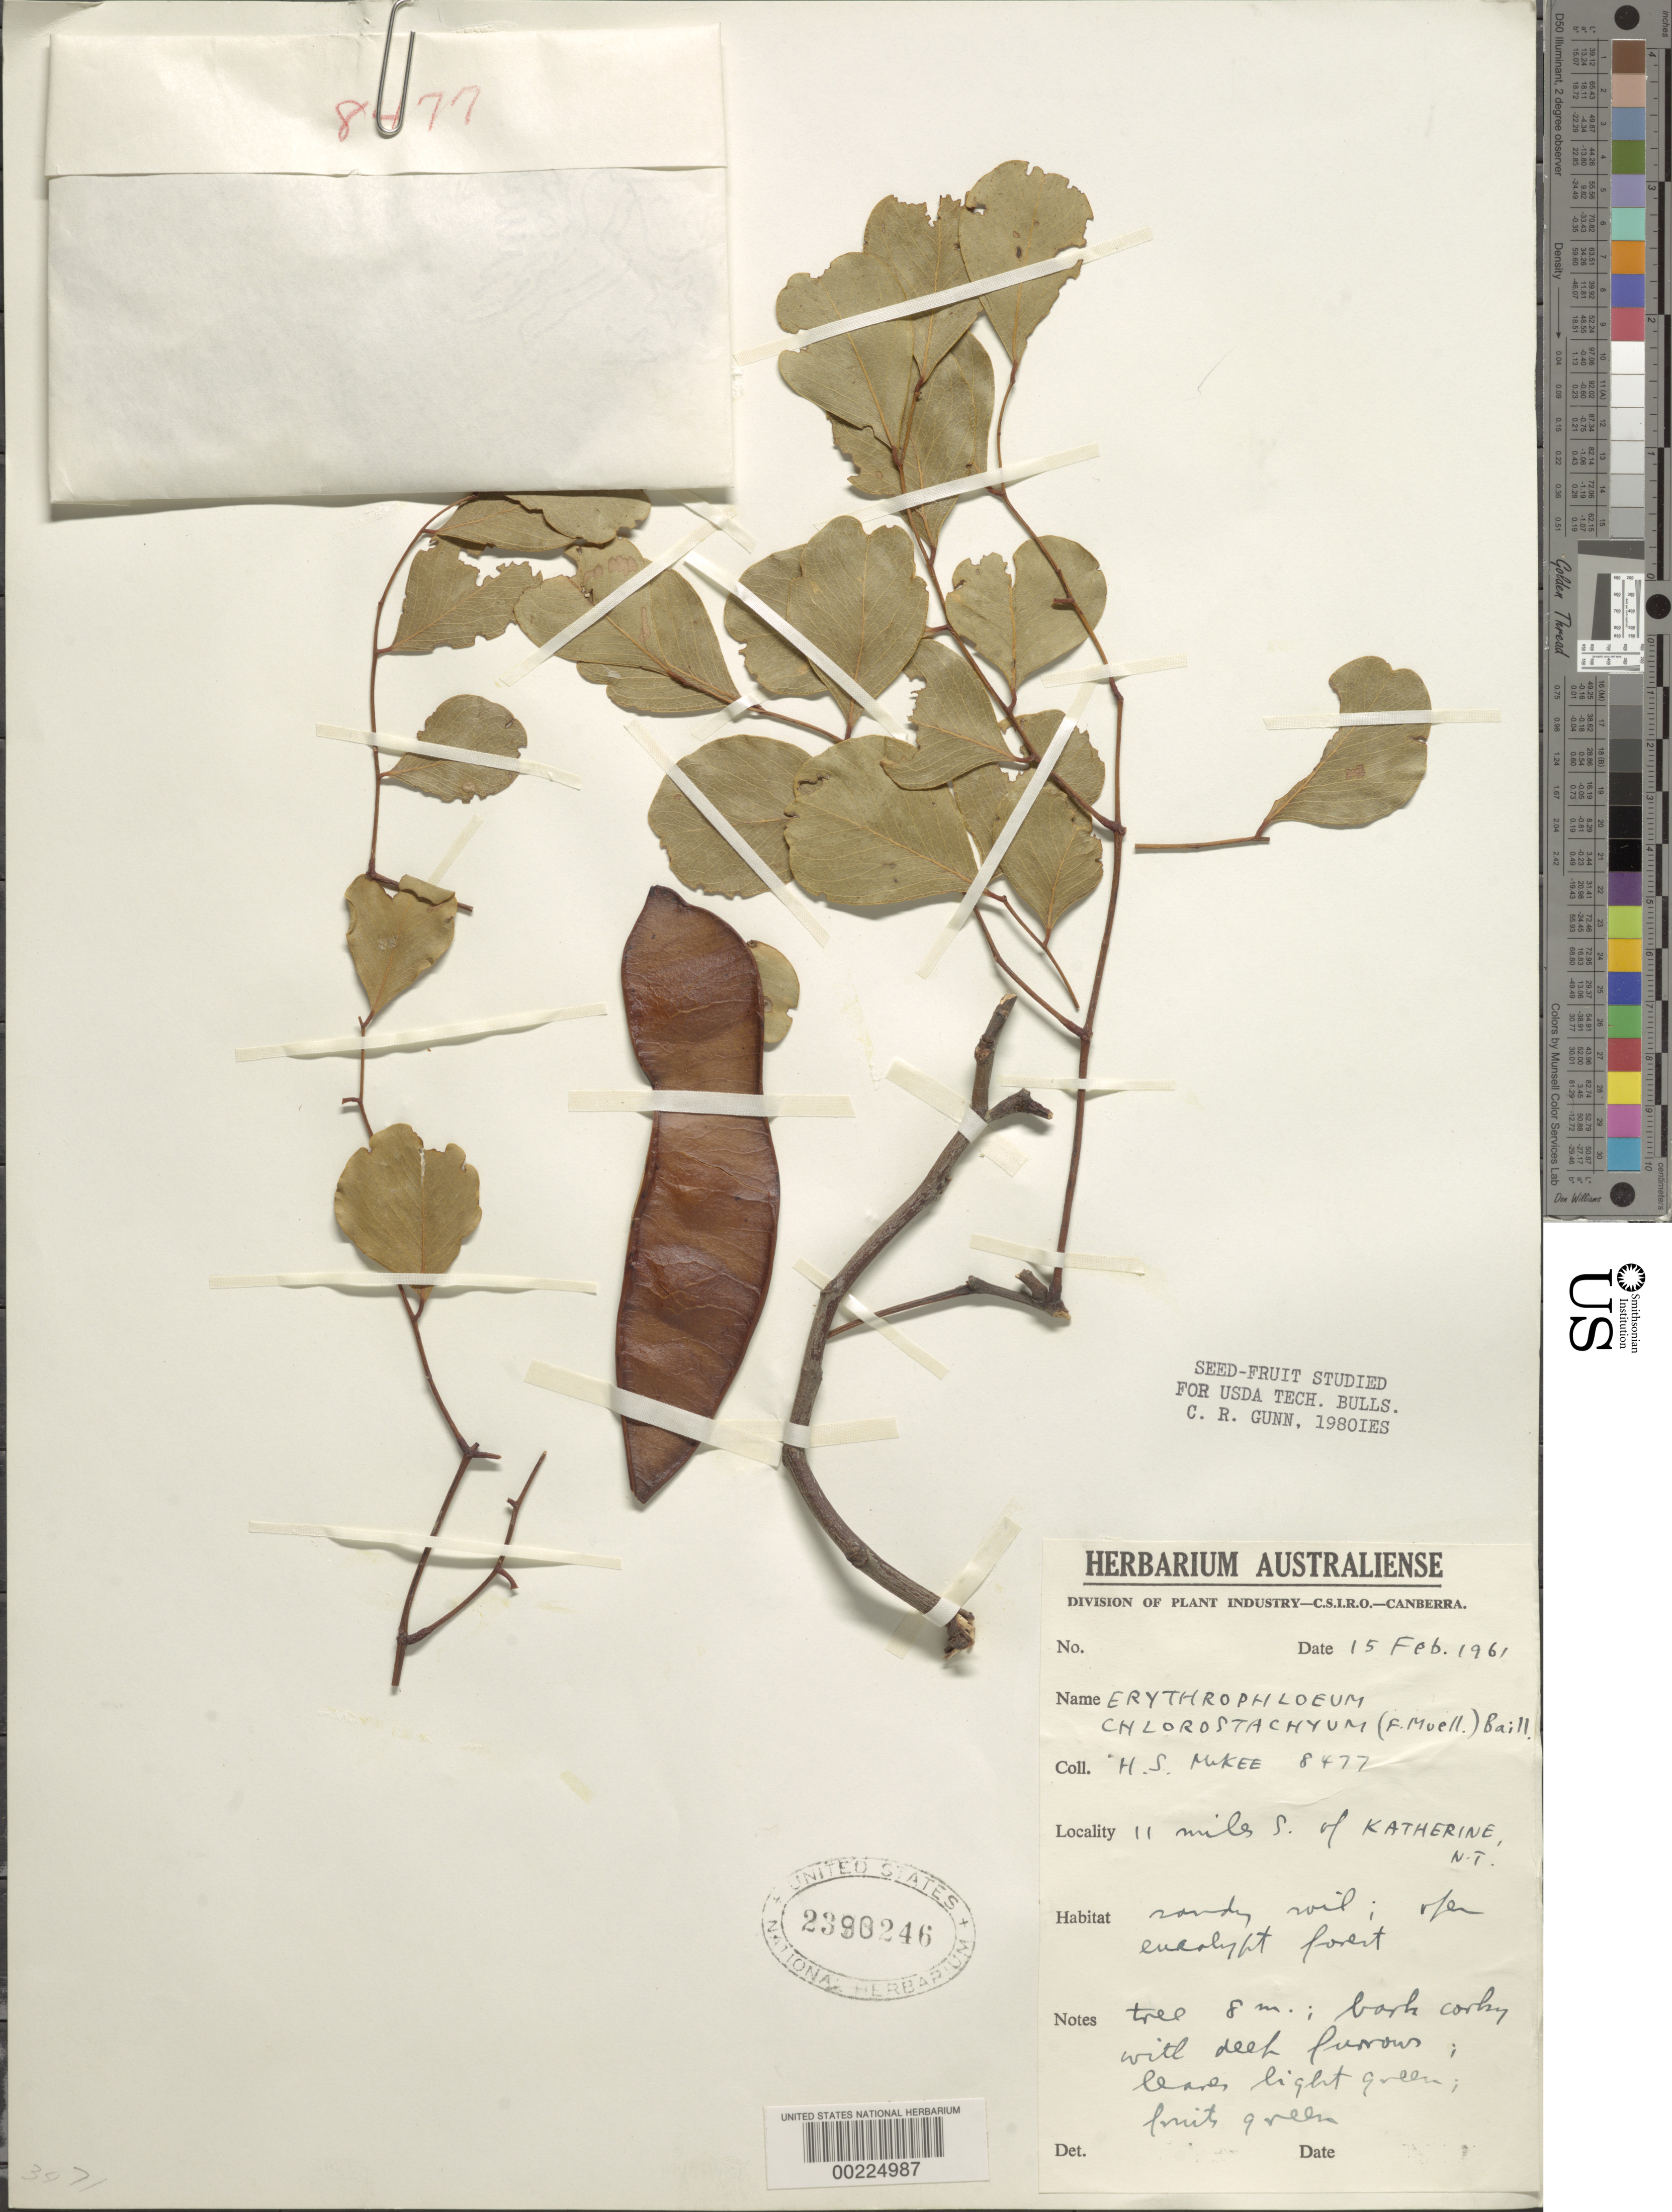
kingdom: Plantae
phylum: Tracheophyta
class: Magnoliopsida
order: Fabales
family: Fabaceae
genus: Erythrophleum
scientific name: Erythrophleum chlorostachys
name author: Baill.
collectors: H. S. MacKee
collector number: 8477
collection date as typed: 15 Feb 1961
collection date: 1961-02-15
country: Australia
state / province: Northern Territory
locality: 11 mi s of katherine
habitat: Sandy soil; eucalyft forest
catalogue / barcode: US 2390246